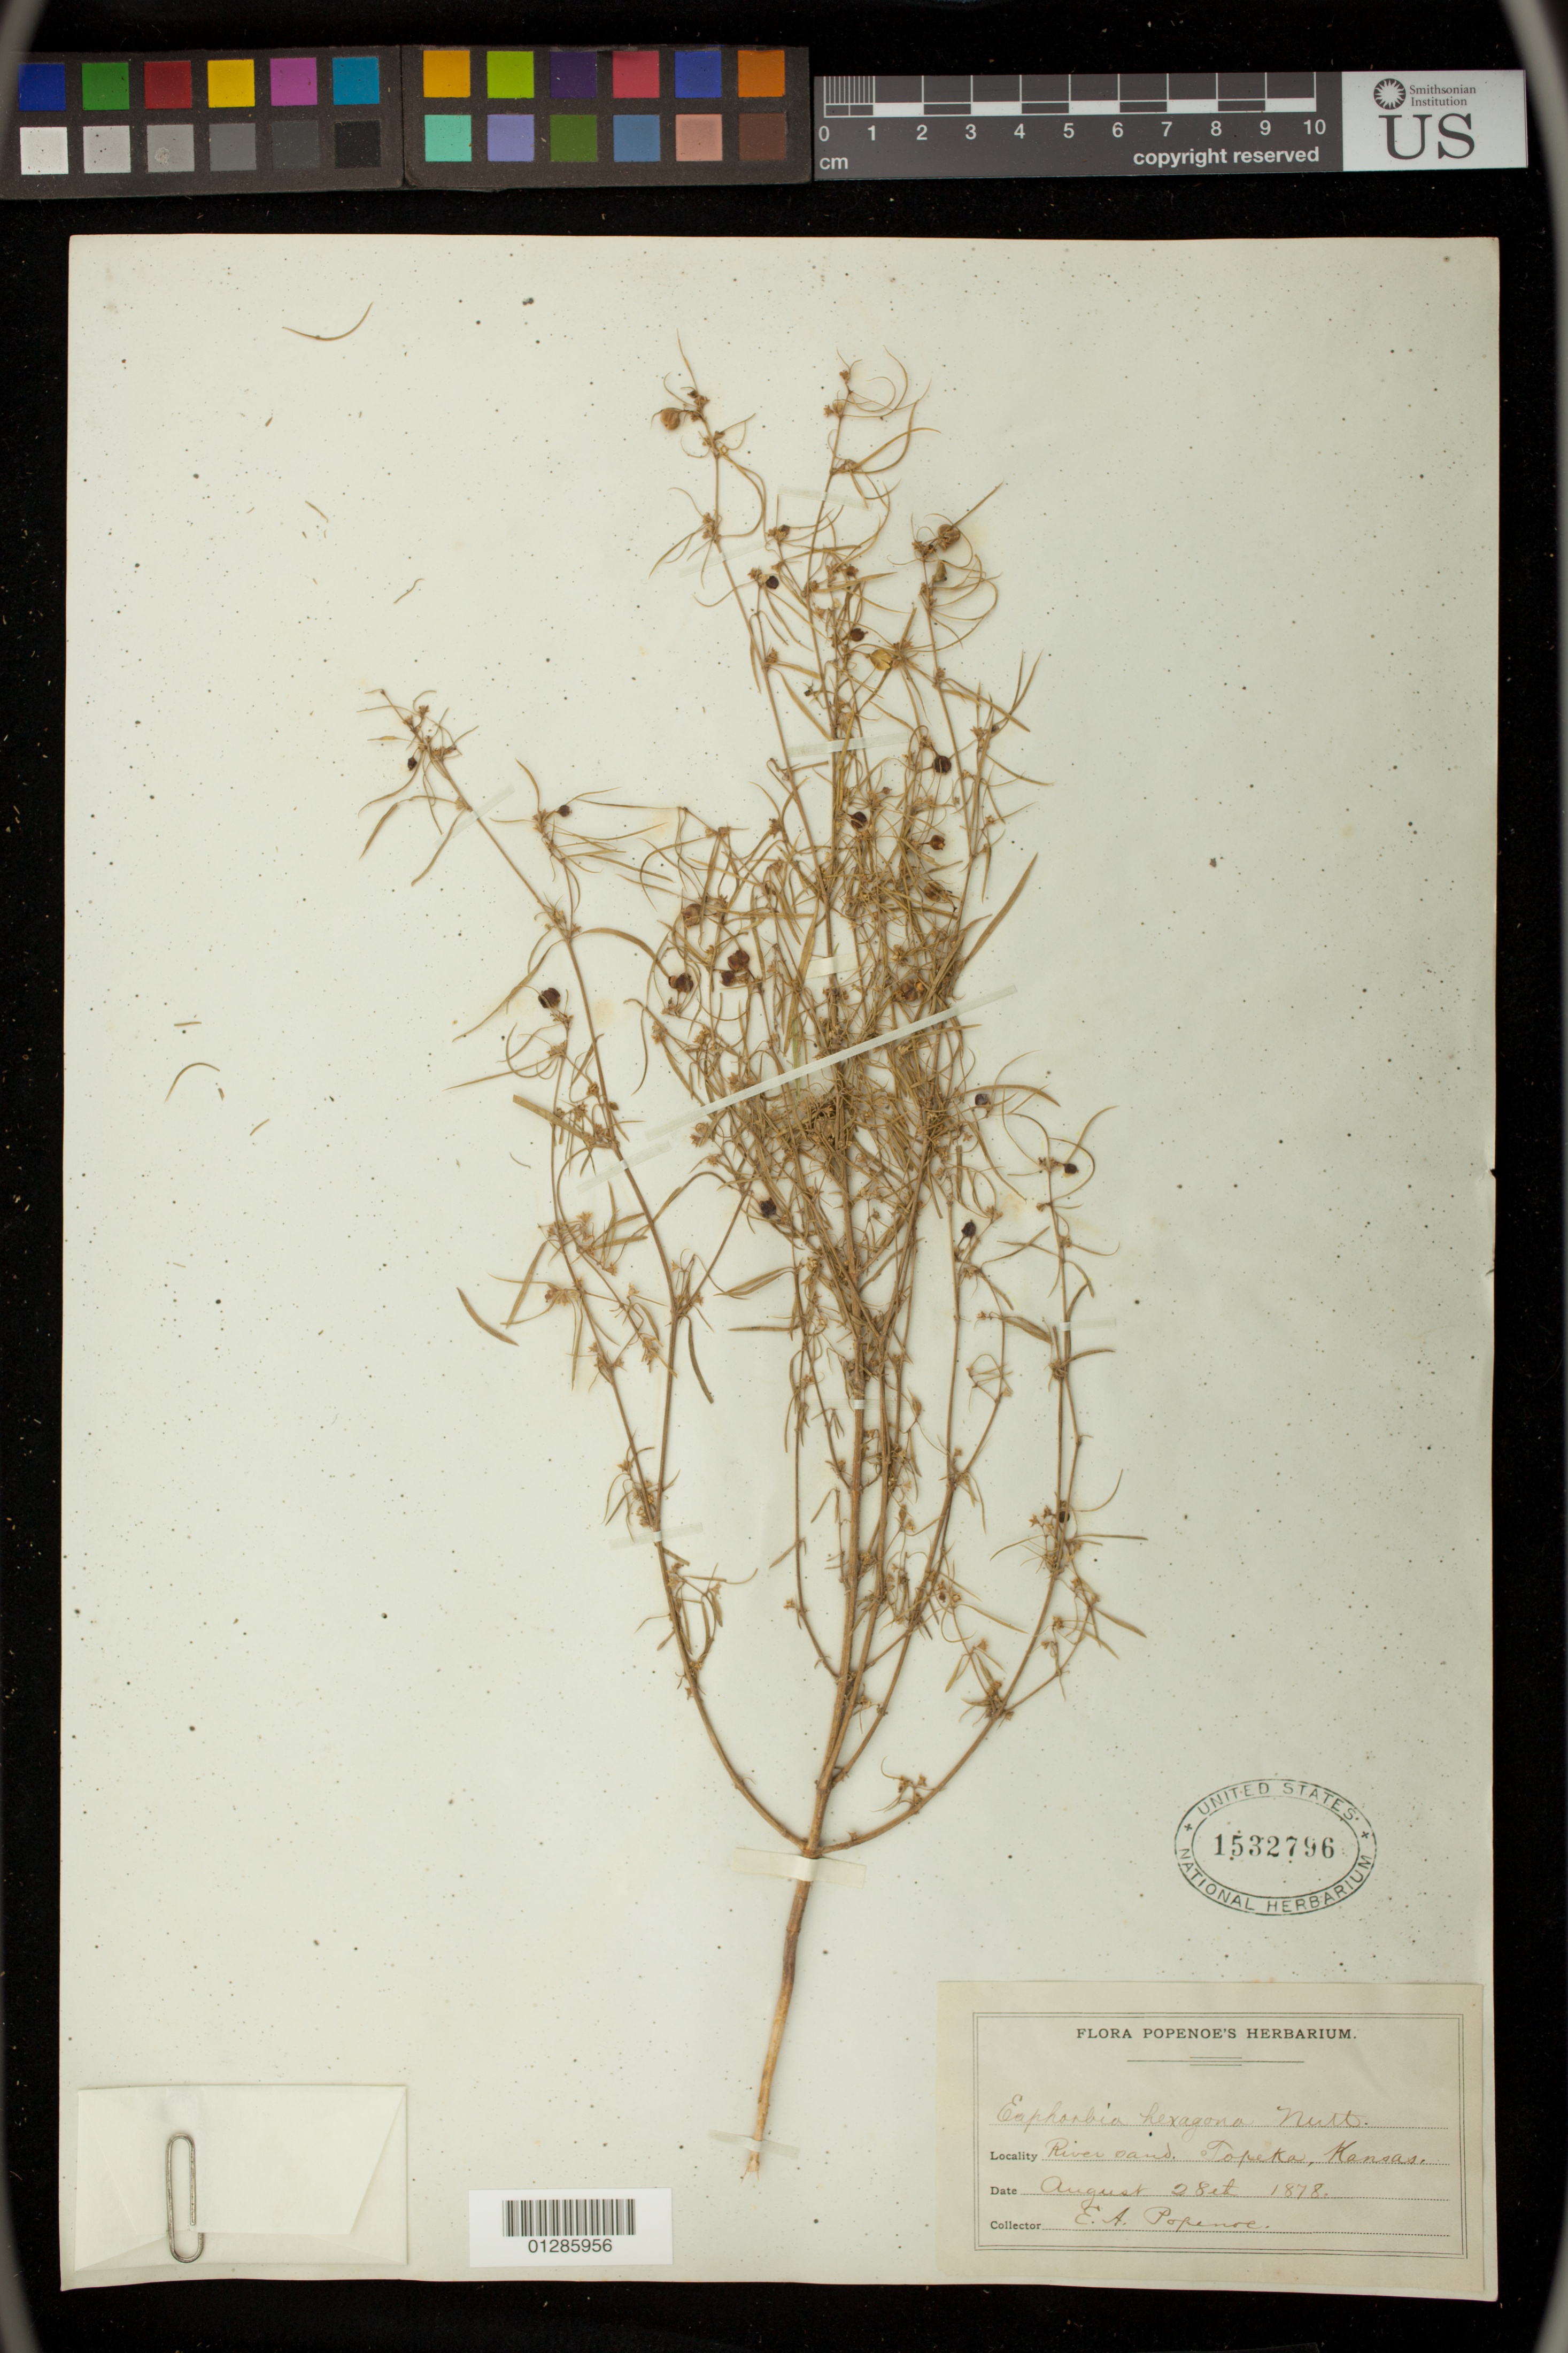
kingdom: Plantae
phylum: Tracheophyta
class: Magnoliopsida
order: Malpighiales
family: Euphorbiaceae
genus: Euphorbia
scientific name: Euphorbia hexagona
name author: Nutt. ex Spreng.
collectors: E. A. Popenoe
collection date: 1878-08-28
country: United States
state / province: Kansas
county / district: Shawnee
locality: Topeka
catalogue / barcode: US 1532796